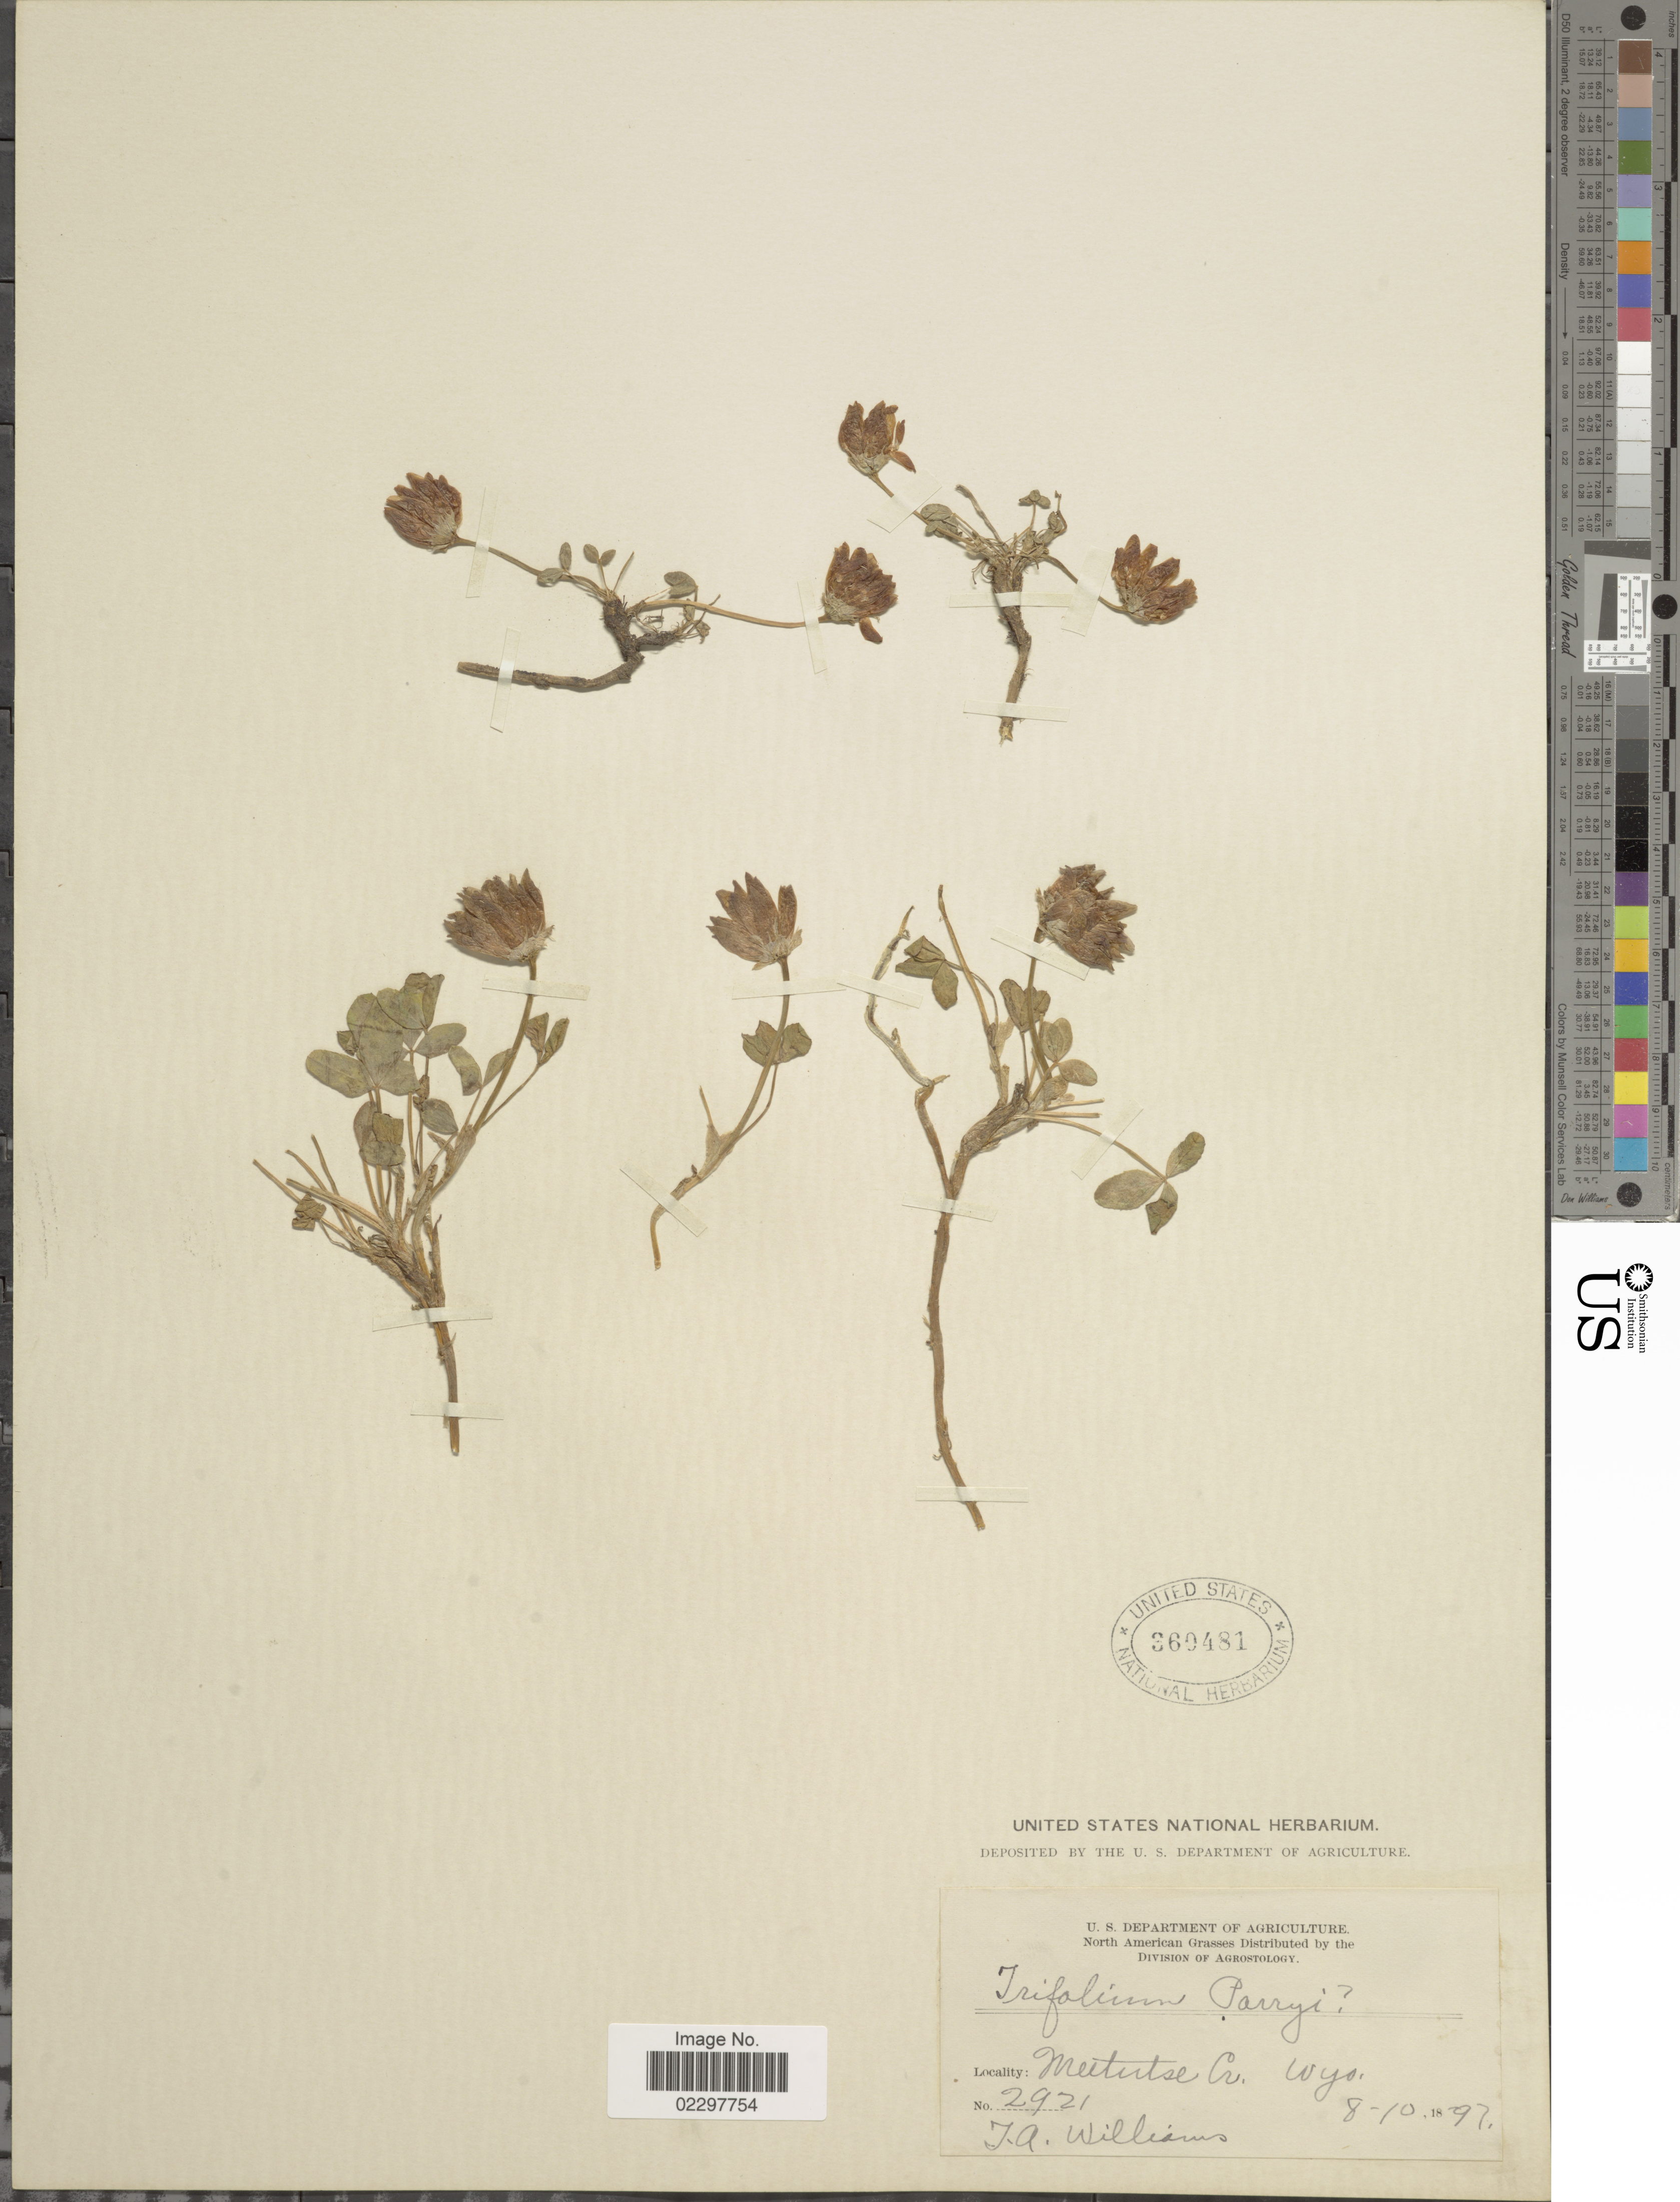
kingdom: Plantae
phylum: Tracheophyta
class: Magnoliopsida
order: Fabales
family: Fabaceae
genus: Trifolium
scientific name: Trifolium parryi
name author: A. Gray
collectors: T. A. Williams (herbarium)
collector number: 2921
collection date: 1897-08-10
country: United States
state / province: Wyoming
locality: Meetulse Co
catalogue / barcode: US 360481